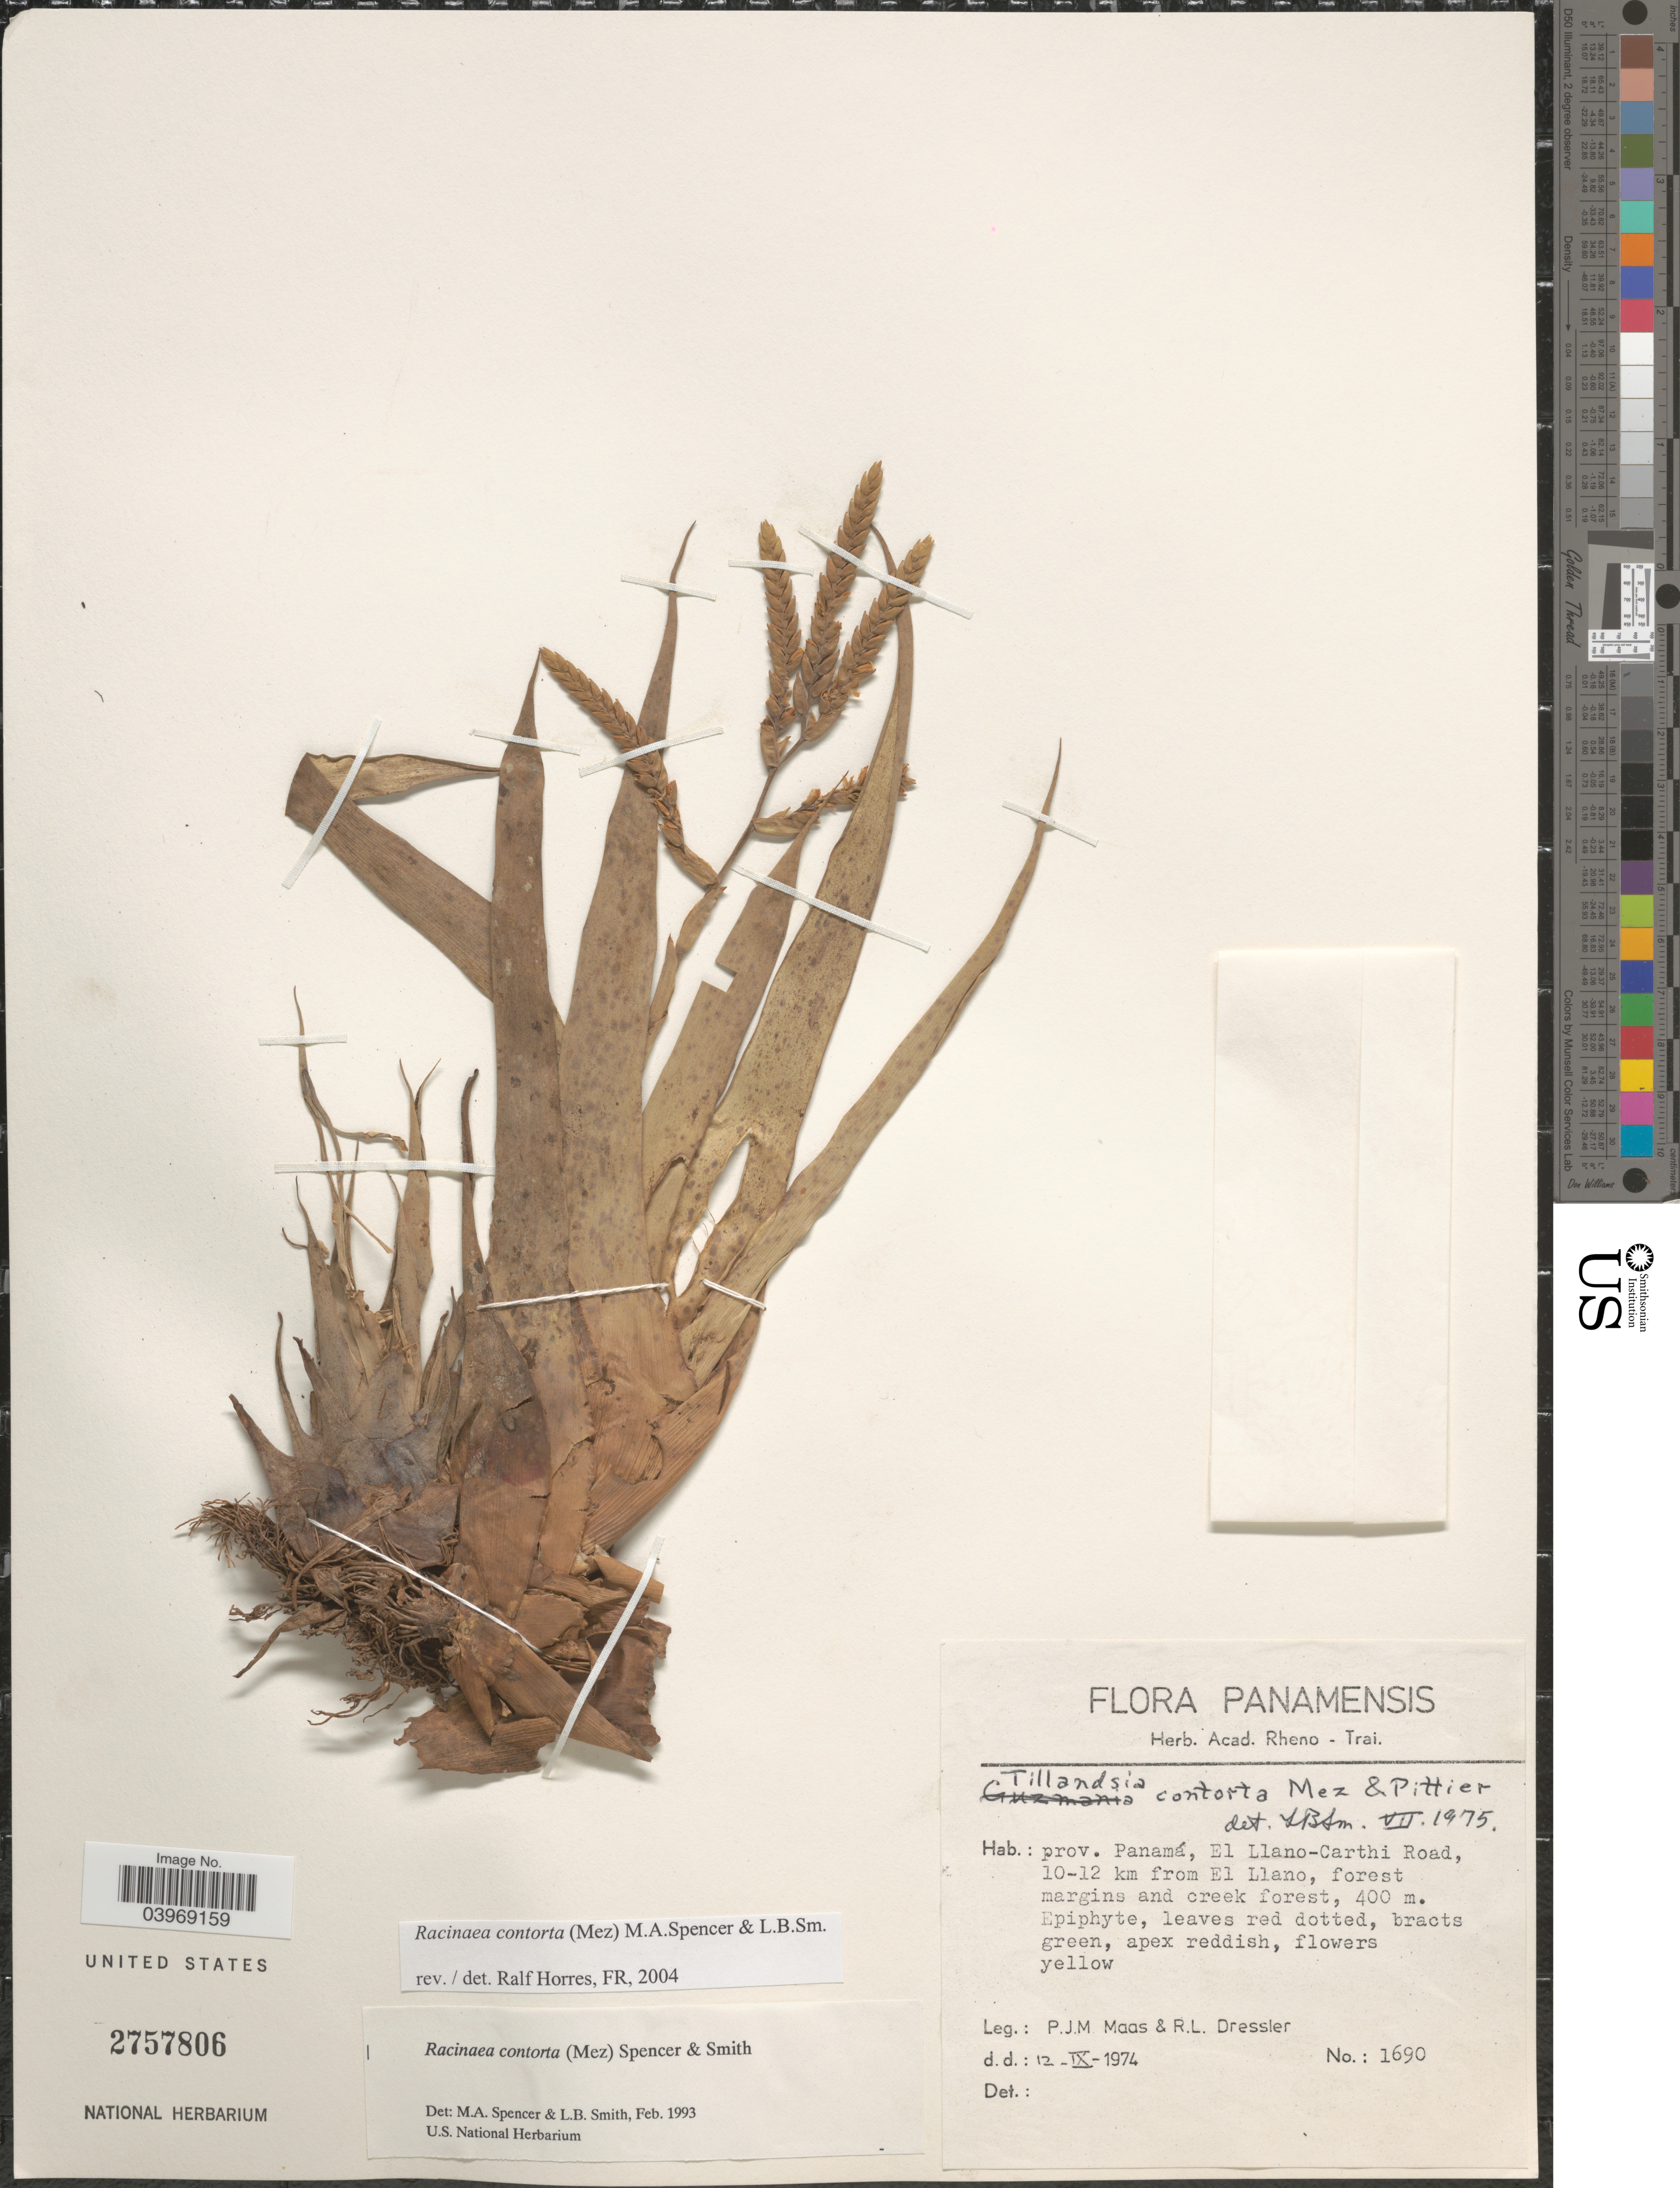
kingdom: Plantae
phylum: Tracheophyta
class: Liliopsida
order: Poales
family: Bromeliaceae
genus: Racinaea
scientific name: Racinaea contorta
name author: (Mez & Pittier) M.A. Spencer & L.B. Sm.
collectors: P. Maas & R. Dressler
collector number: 1690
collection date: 1974-09-12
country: Panama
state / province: Panamá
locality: El Llano-Carthi Road, 10-12 km from El Llano.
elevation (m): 400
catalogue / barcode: US 2757806